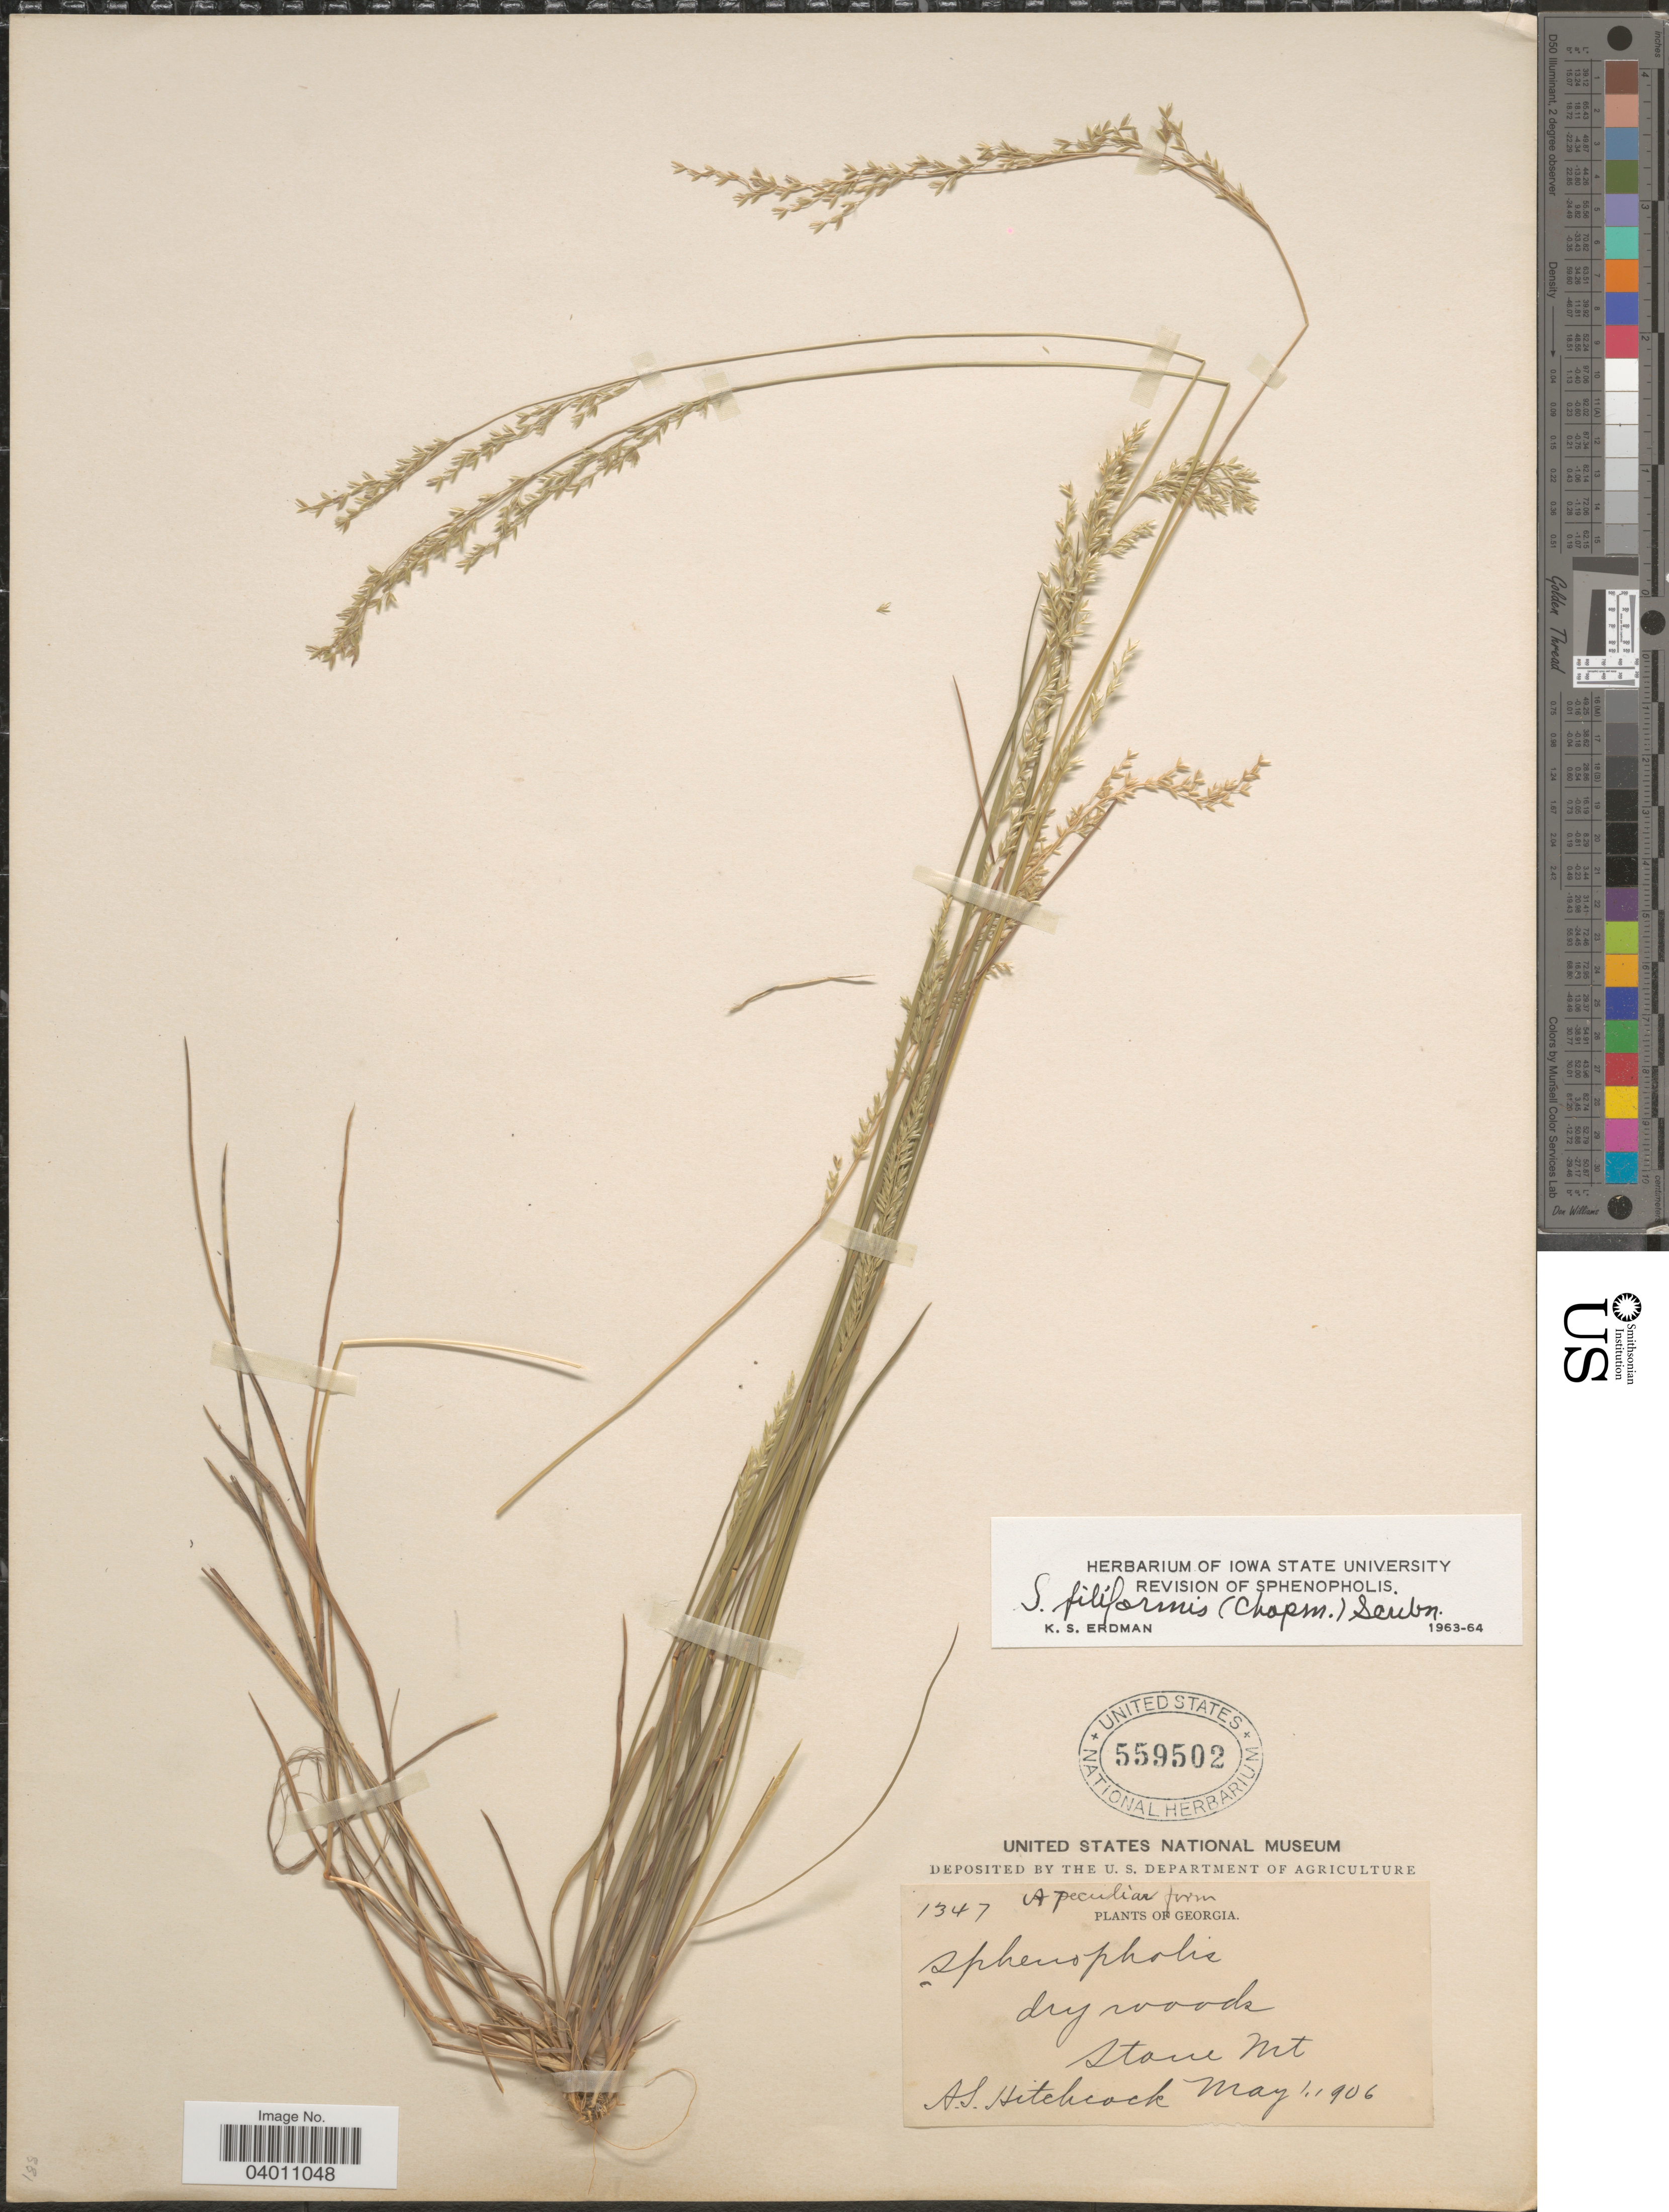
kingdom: Plantae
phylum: Tracheophyta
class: Liliopsida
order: Poales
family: Poaceae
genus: Sphenopholis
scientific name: Sphenopholis filiformis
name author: (Chapm.) Scribn.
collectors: A. S. Hitchcock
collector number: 1347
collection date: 1906-05-01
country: United States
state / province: Georgia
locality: Stone Mt.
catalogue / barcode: US 559502